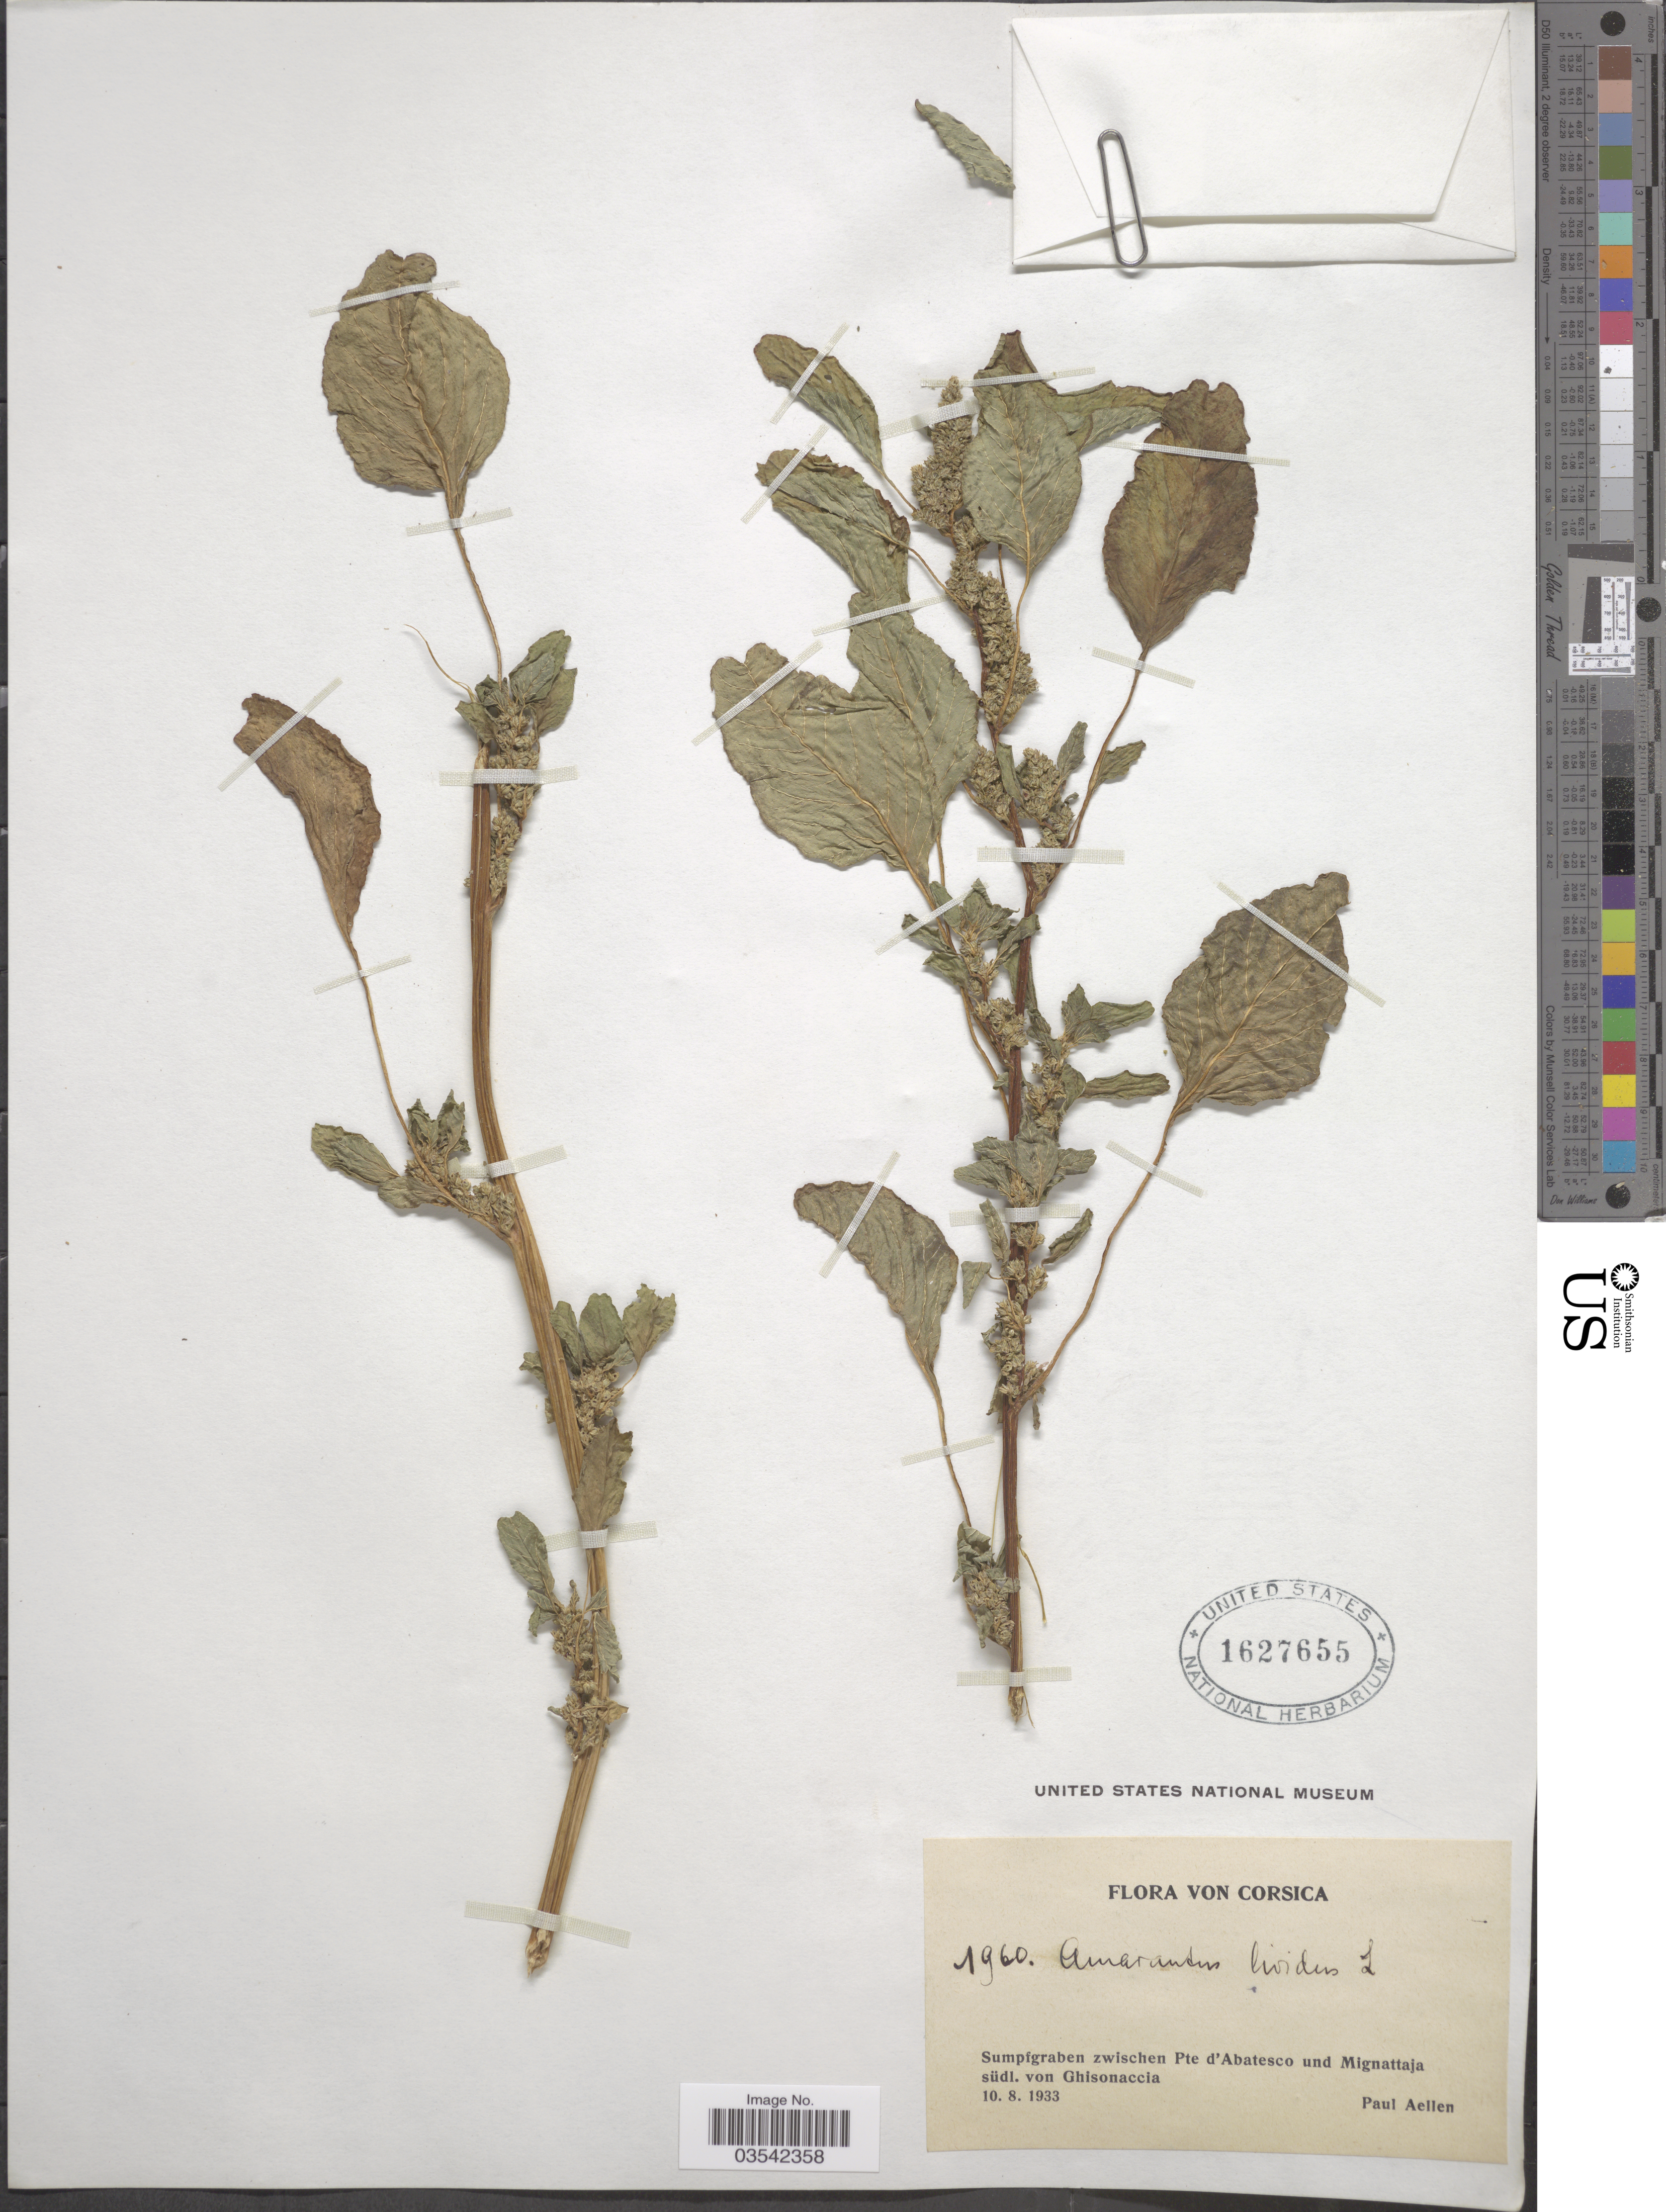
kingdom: Plantae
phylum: Tracheophyta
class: Magnoliopsida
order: Caryophyllales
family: Amaranthaceae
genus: Amaranthus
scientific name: Amaranthus lividus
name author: L.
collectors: P. Aellen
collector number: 1960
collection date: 1933-08-10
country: France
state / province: Corsica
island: Corse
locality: Sumpfgraben zwischen Pte d'Abatesco und Mignattaja südl. von Ghisonaccia.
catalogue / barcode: US 1627655